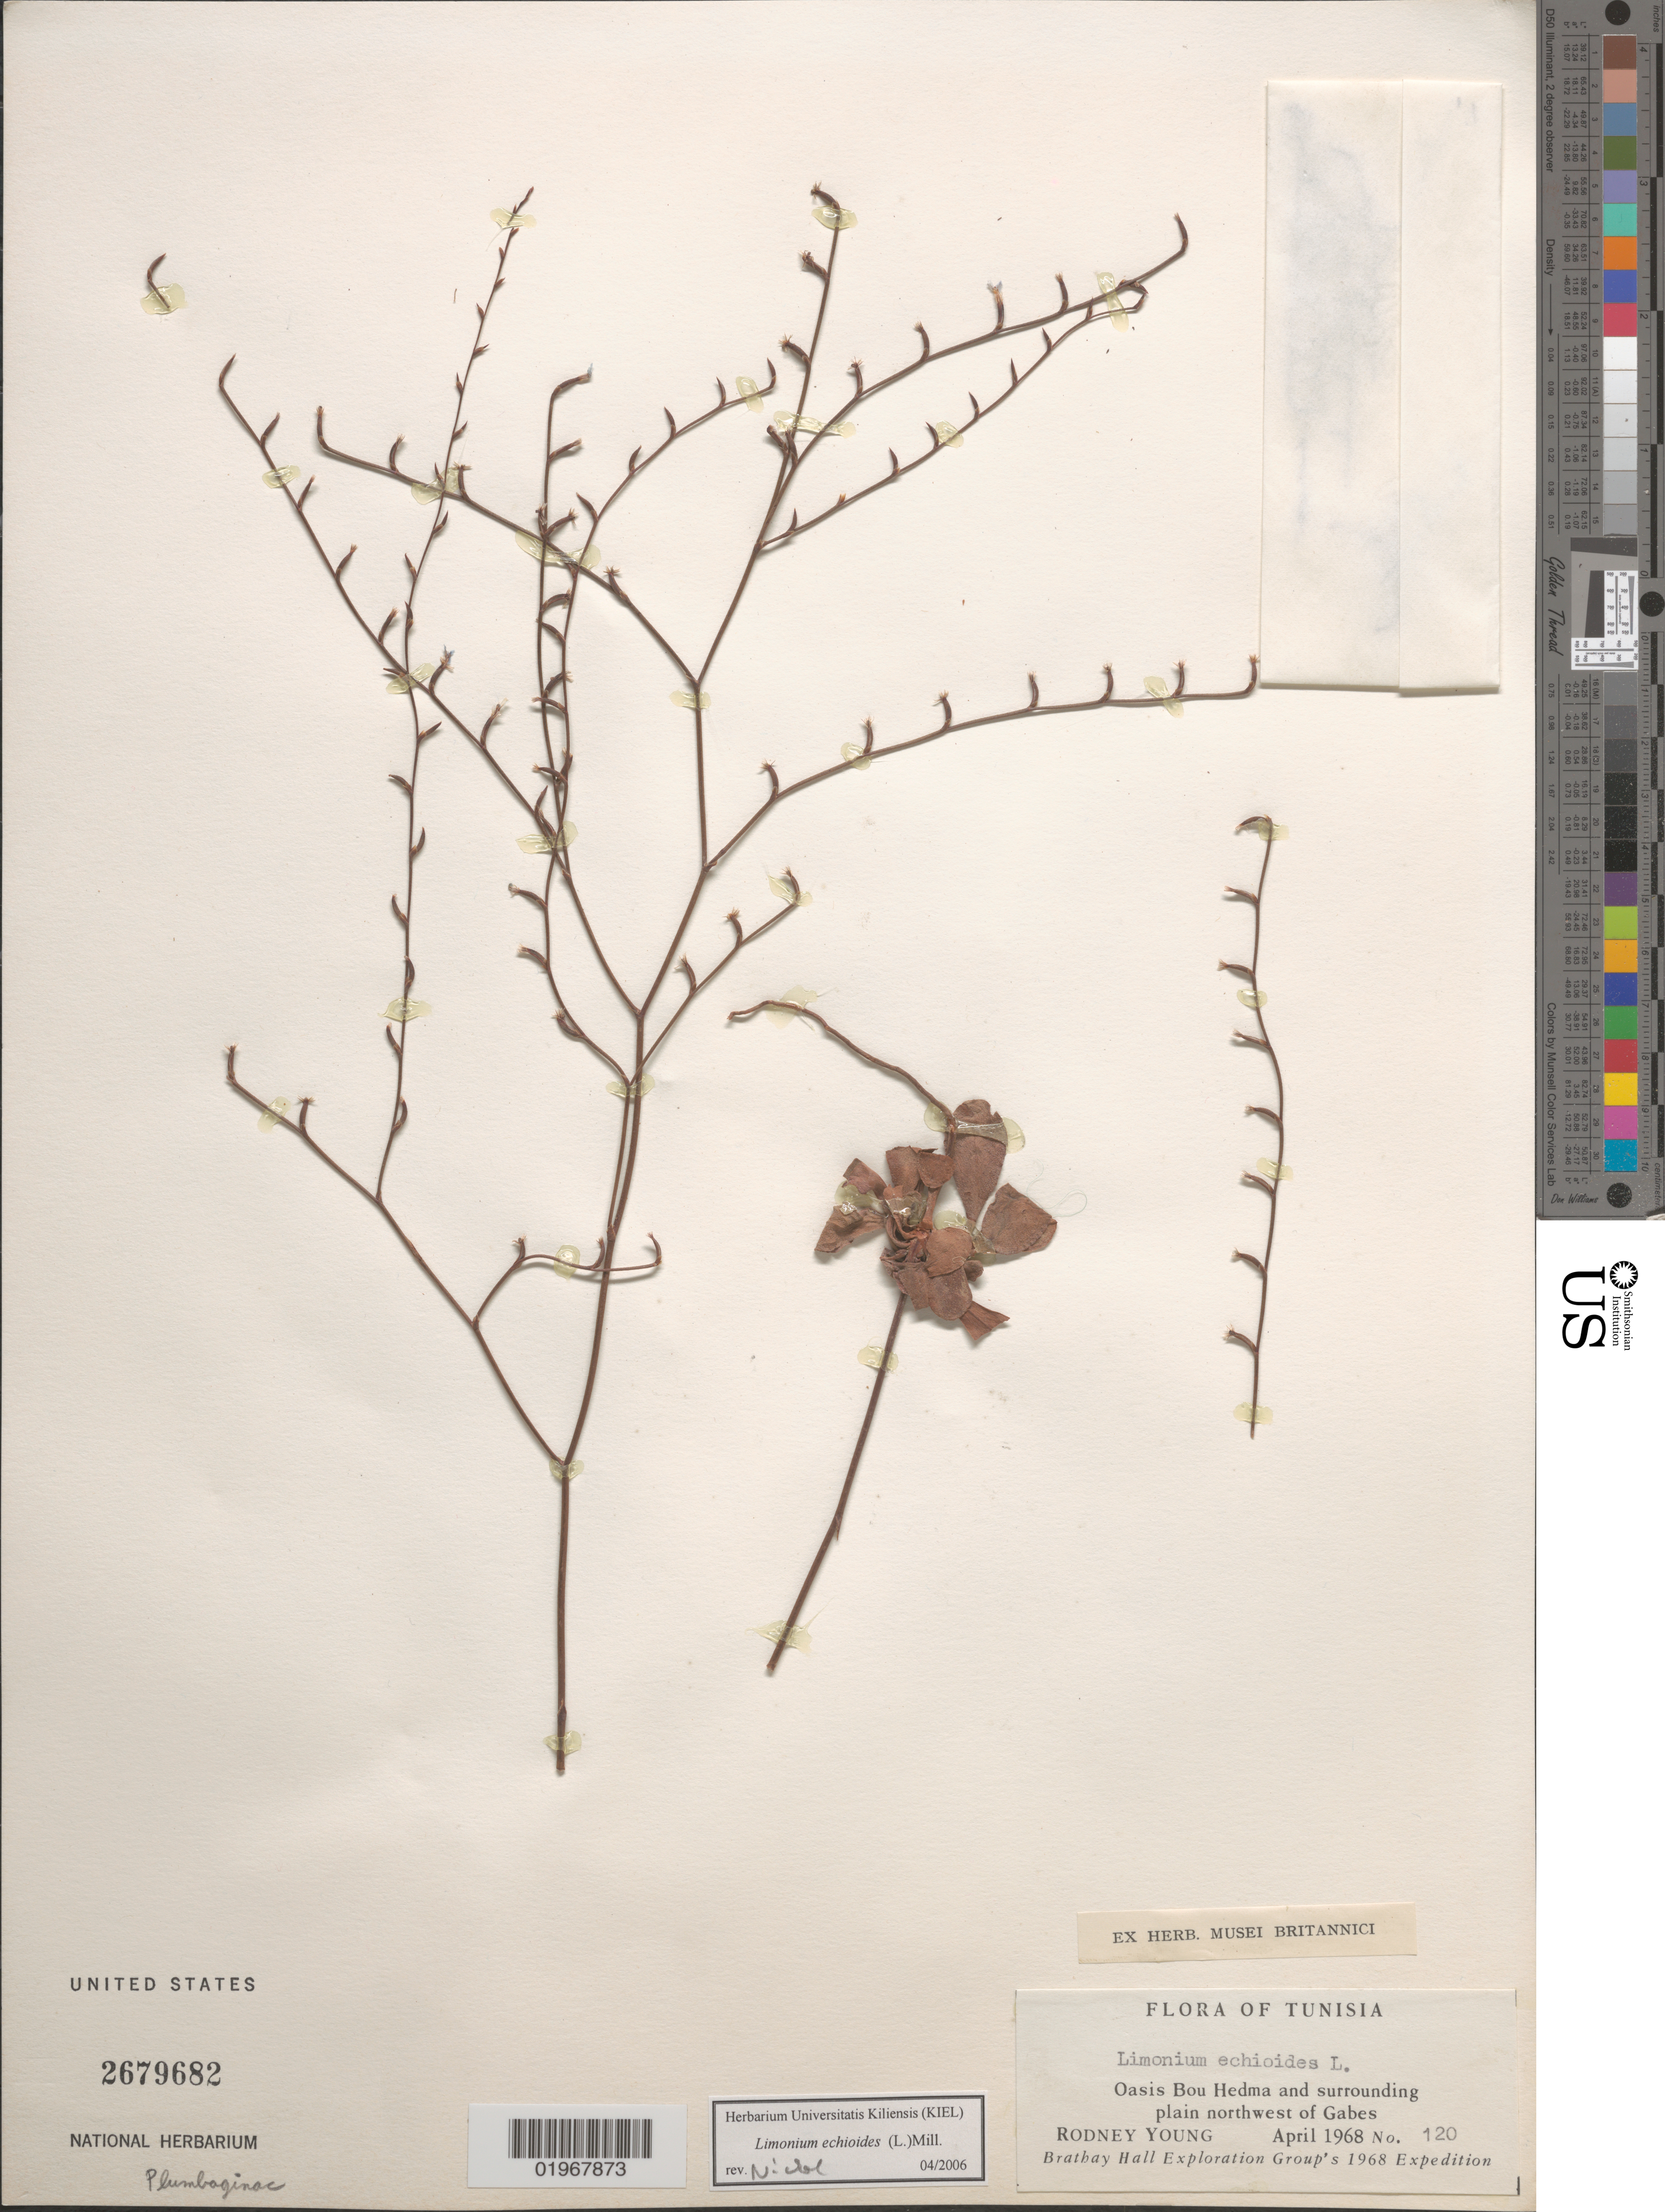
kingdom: Plantae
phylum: Tracheophyta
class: Magnoliopsida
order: Caryophyllales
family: Plumbaginaceae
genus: Limonium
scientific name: Limonium echioides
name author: (L.) Mill.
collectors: R. Young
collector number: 120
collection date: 1968-04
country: Tunisia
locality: Oasis Bou Hedma and surrounding plain northwest of Gabes.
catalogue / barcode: US 2679682